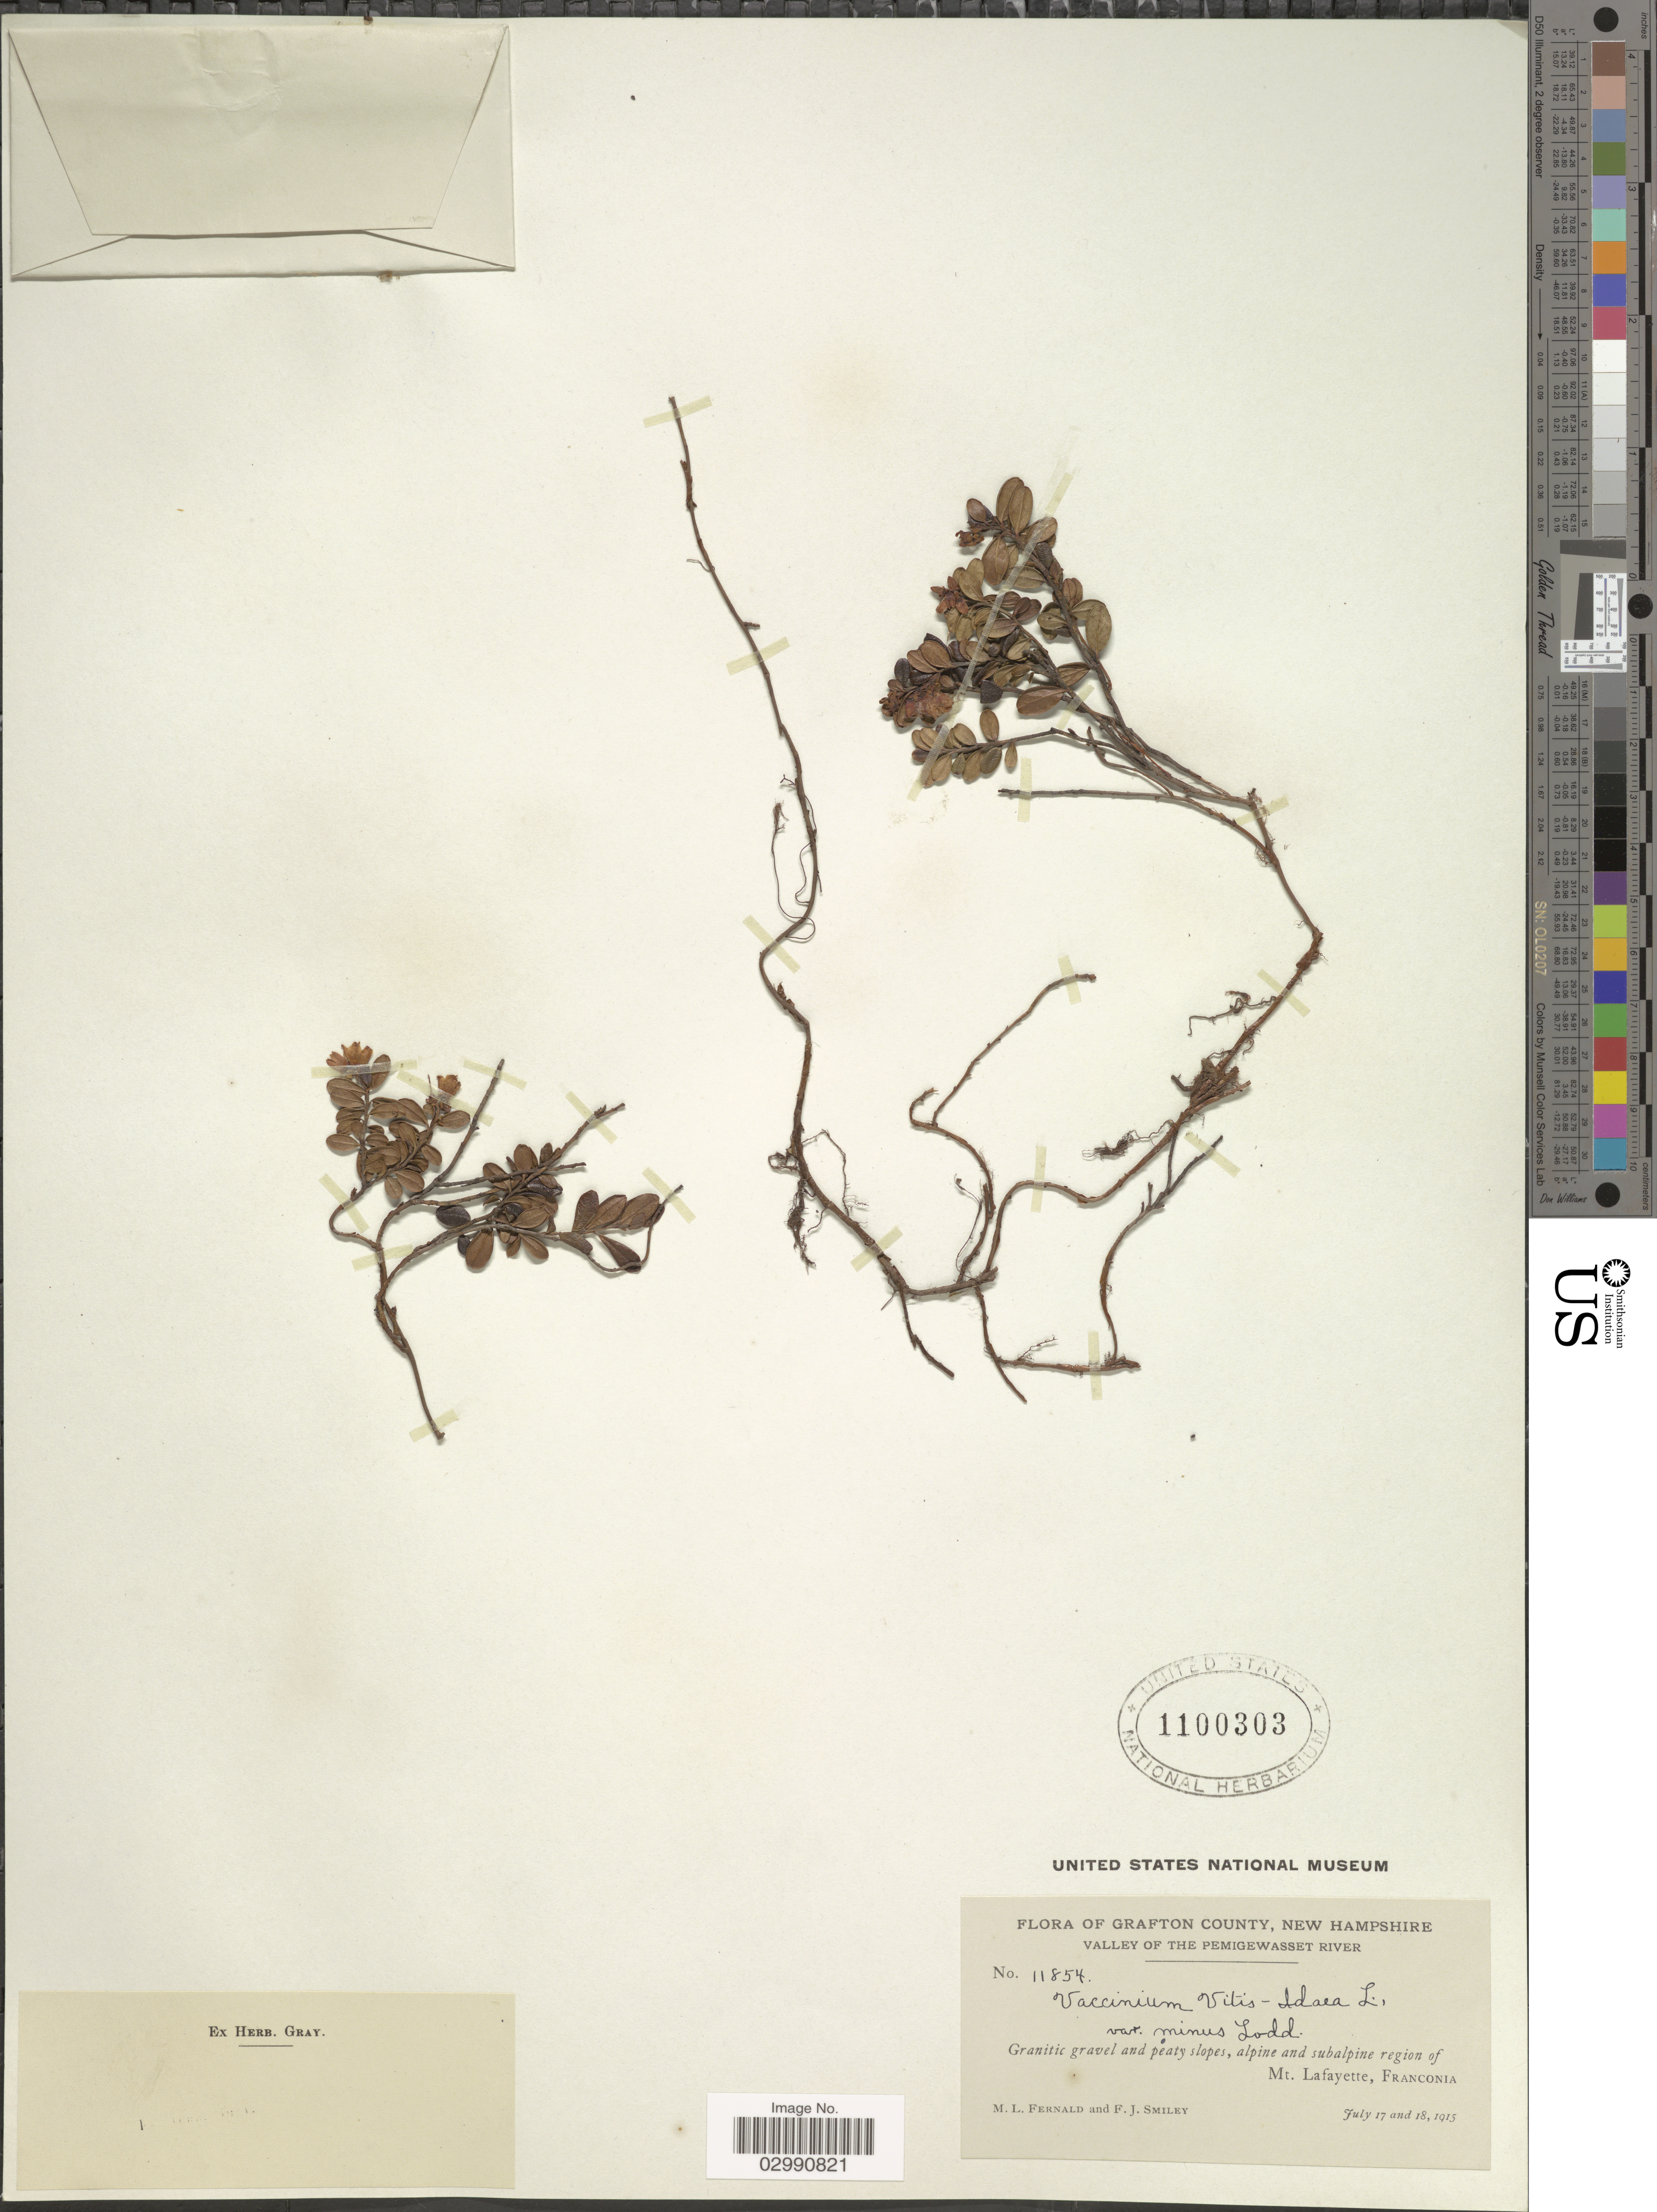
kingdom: Plantae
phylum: Tracheophyta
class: Magnoliopsida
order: Ericales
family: Ericaceae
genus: Vaccinium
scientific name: Vaccinium vitis-idaea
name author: L.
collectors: M. L. Fernald & F. Smiley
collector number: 11854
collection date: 1915-07-17/1915-07-18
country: United States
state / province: New Hampshire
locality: Grafton County. Valley of the Pemigewasset River. Granitic gravel and peaty slopes, alpine and subalpine region of Mt. Lafayette, Franconia.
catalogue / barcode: US 1100303